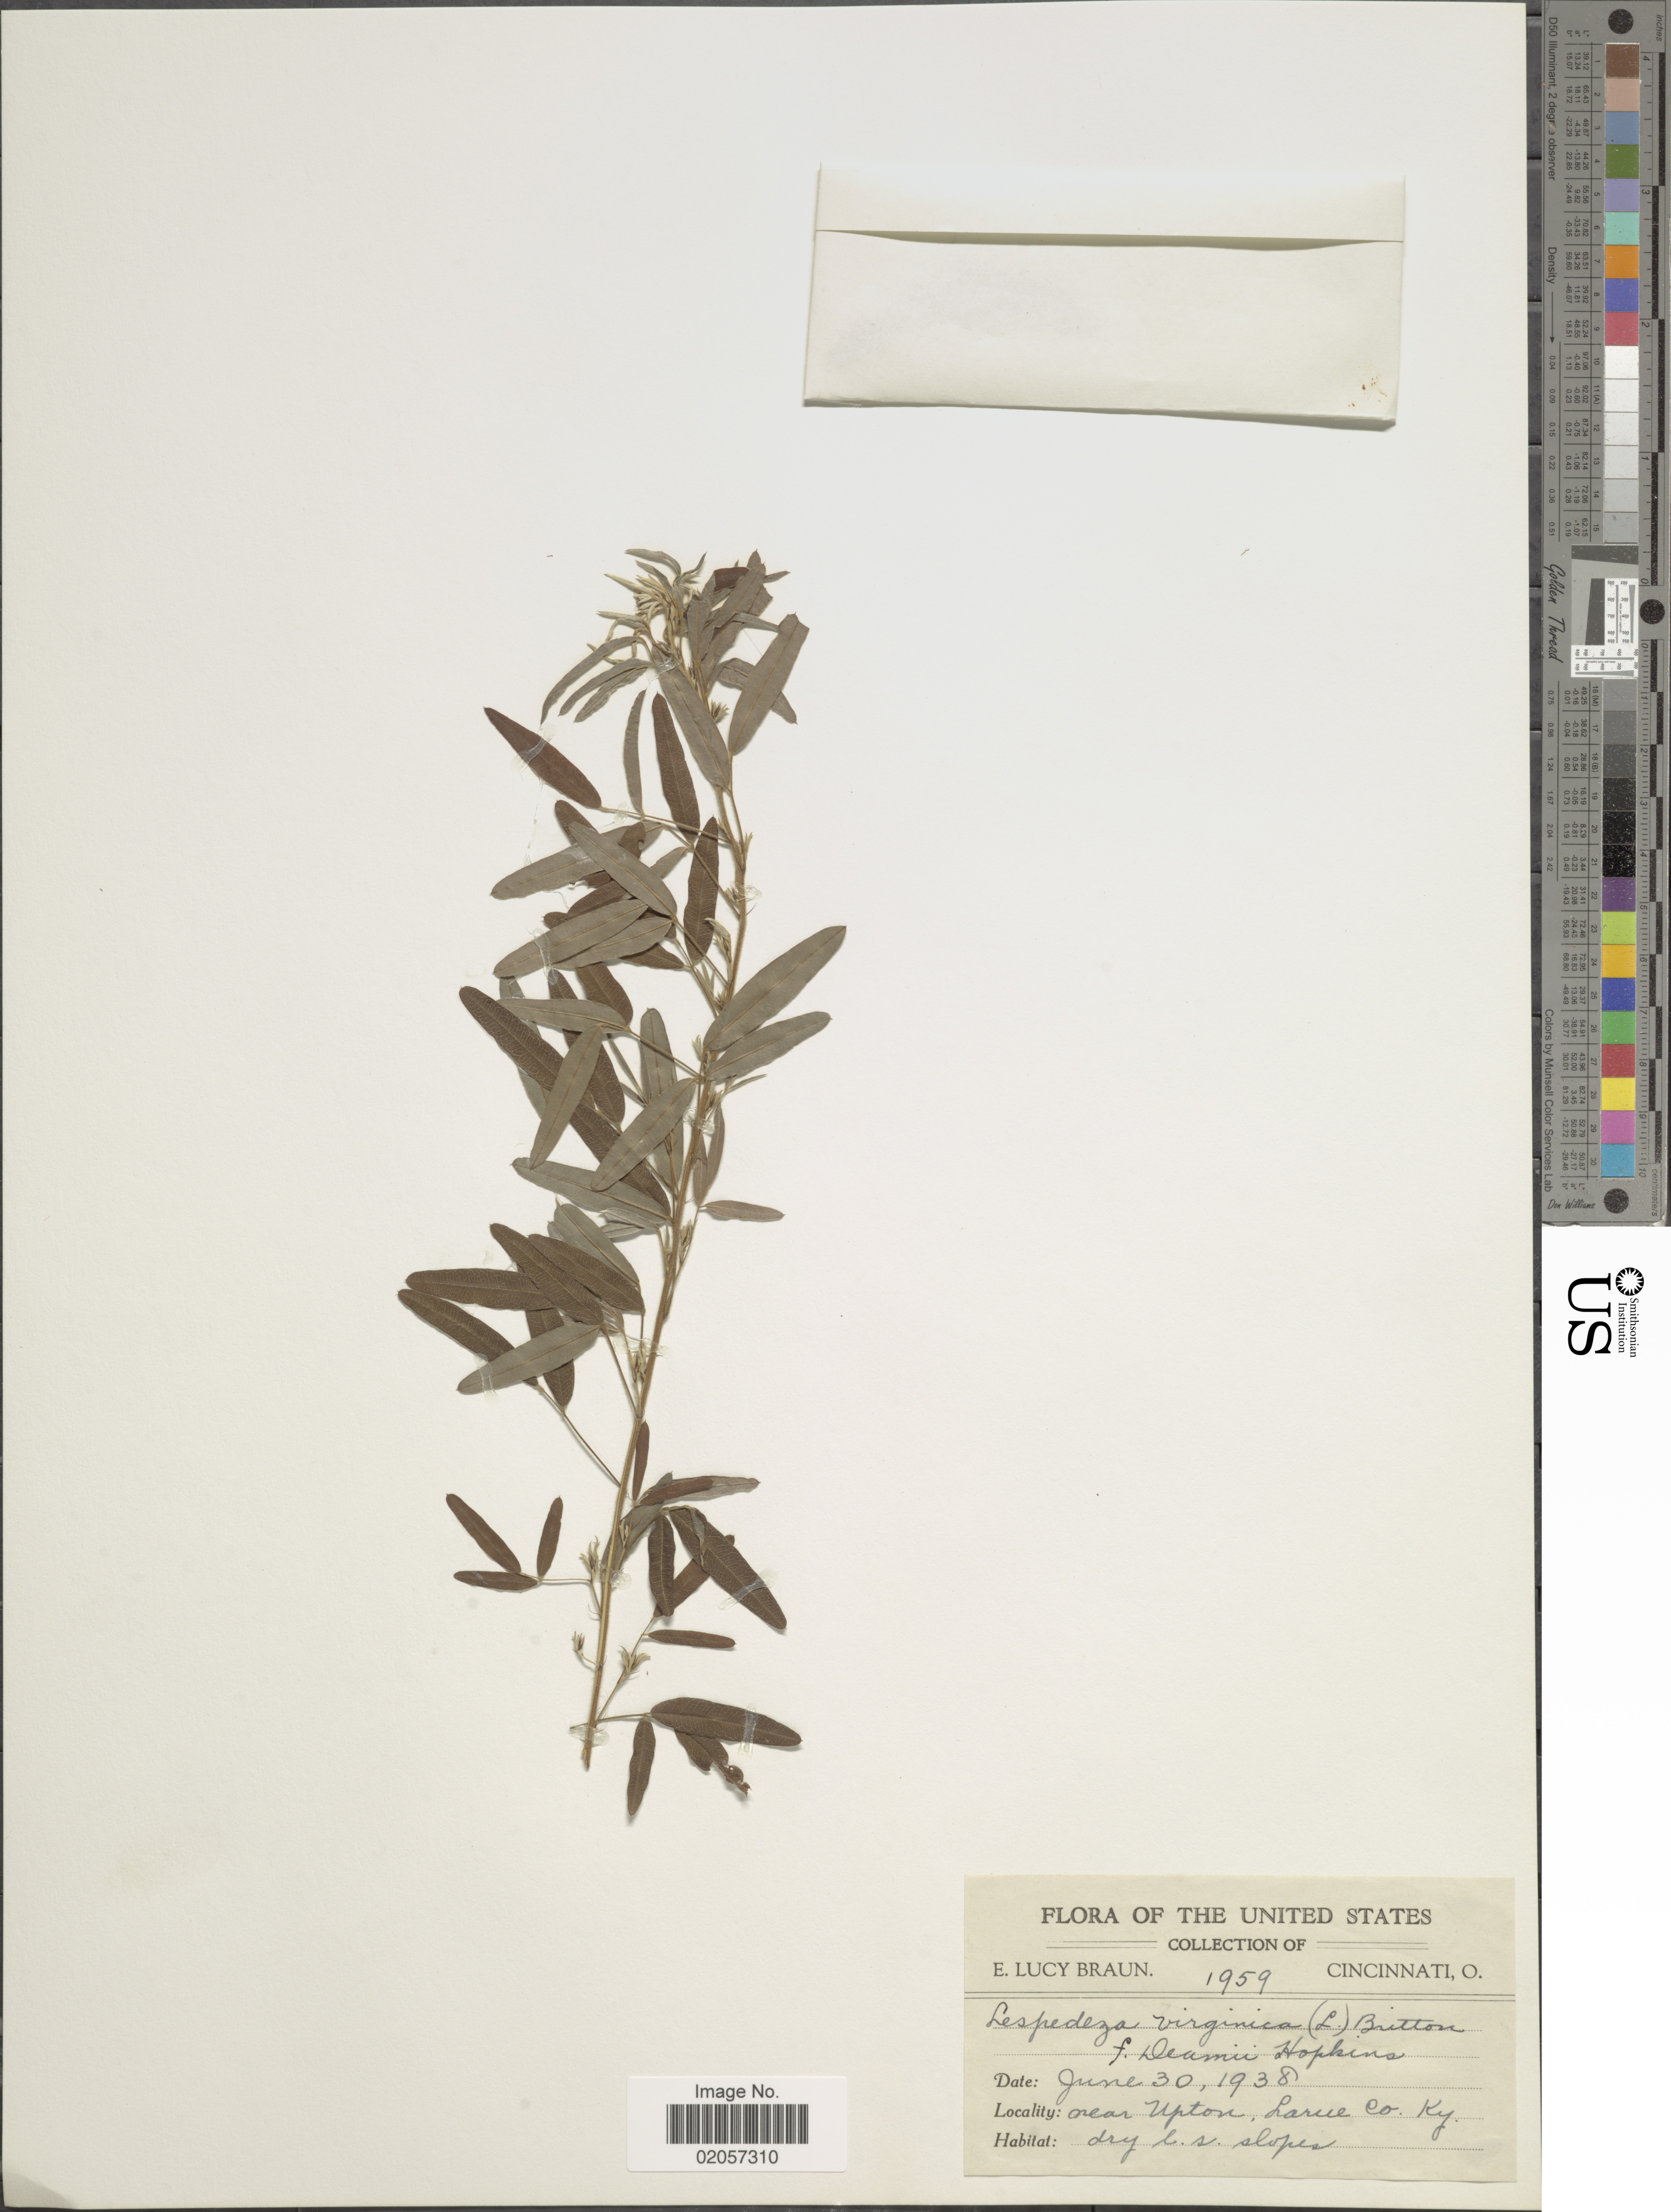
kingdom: Plantae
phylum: Tracheophyta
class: Magnoliopsida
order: Fabales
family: Fabaceae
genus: Lespedeza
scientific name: Lespedeza virginica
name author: (L.) Britton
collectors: E. L. Braun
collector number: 1959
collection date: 1938-06-30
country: United States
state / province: Kentucky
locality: United States, Near Upton, Larue Co. Ky.